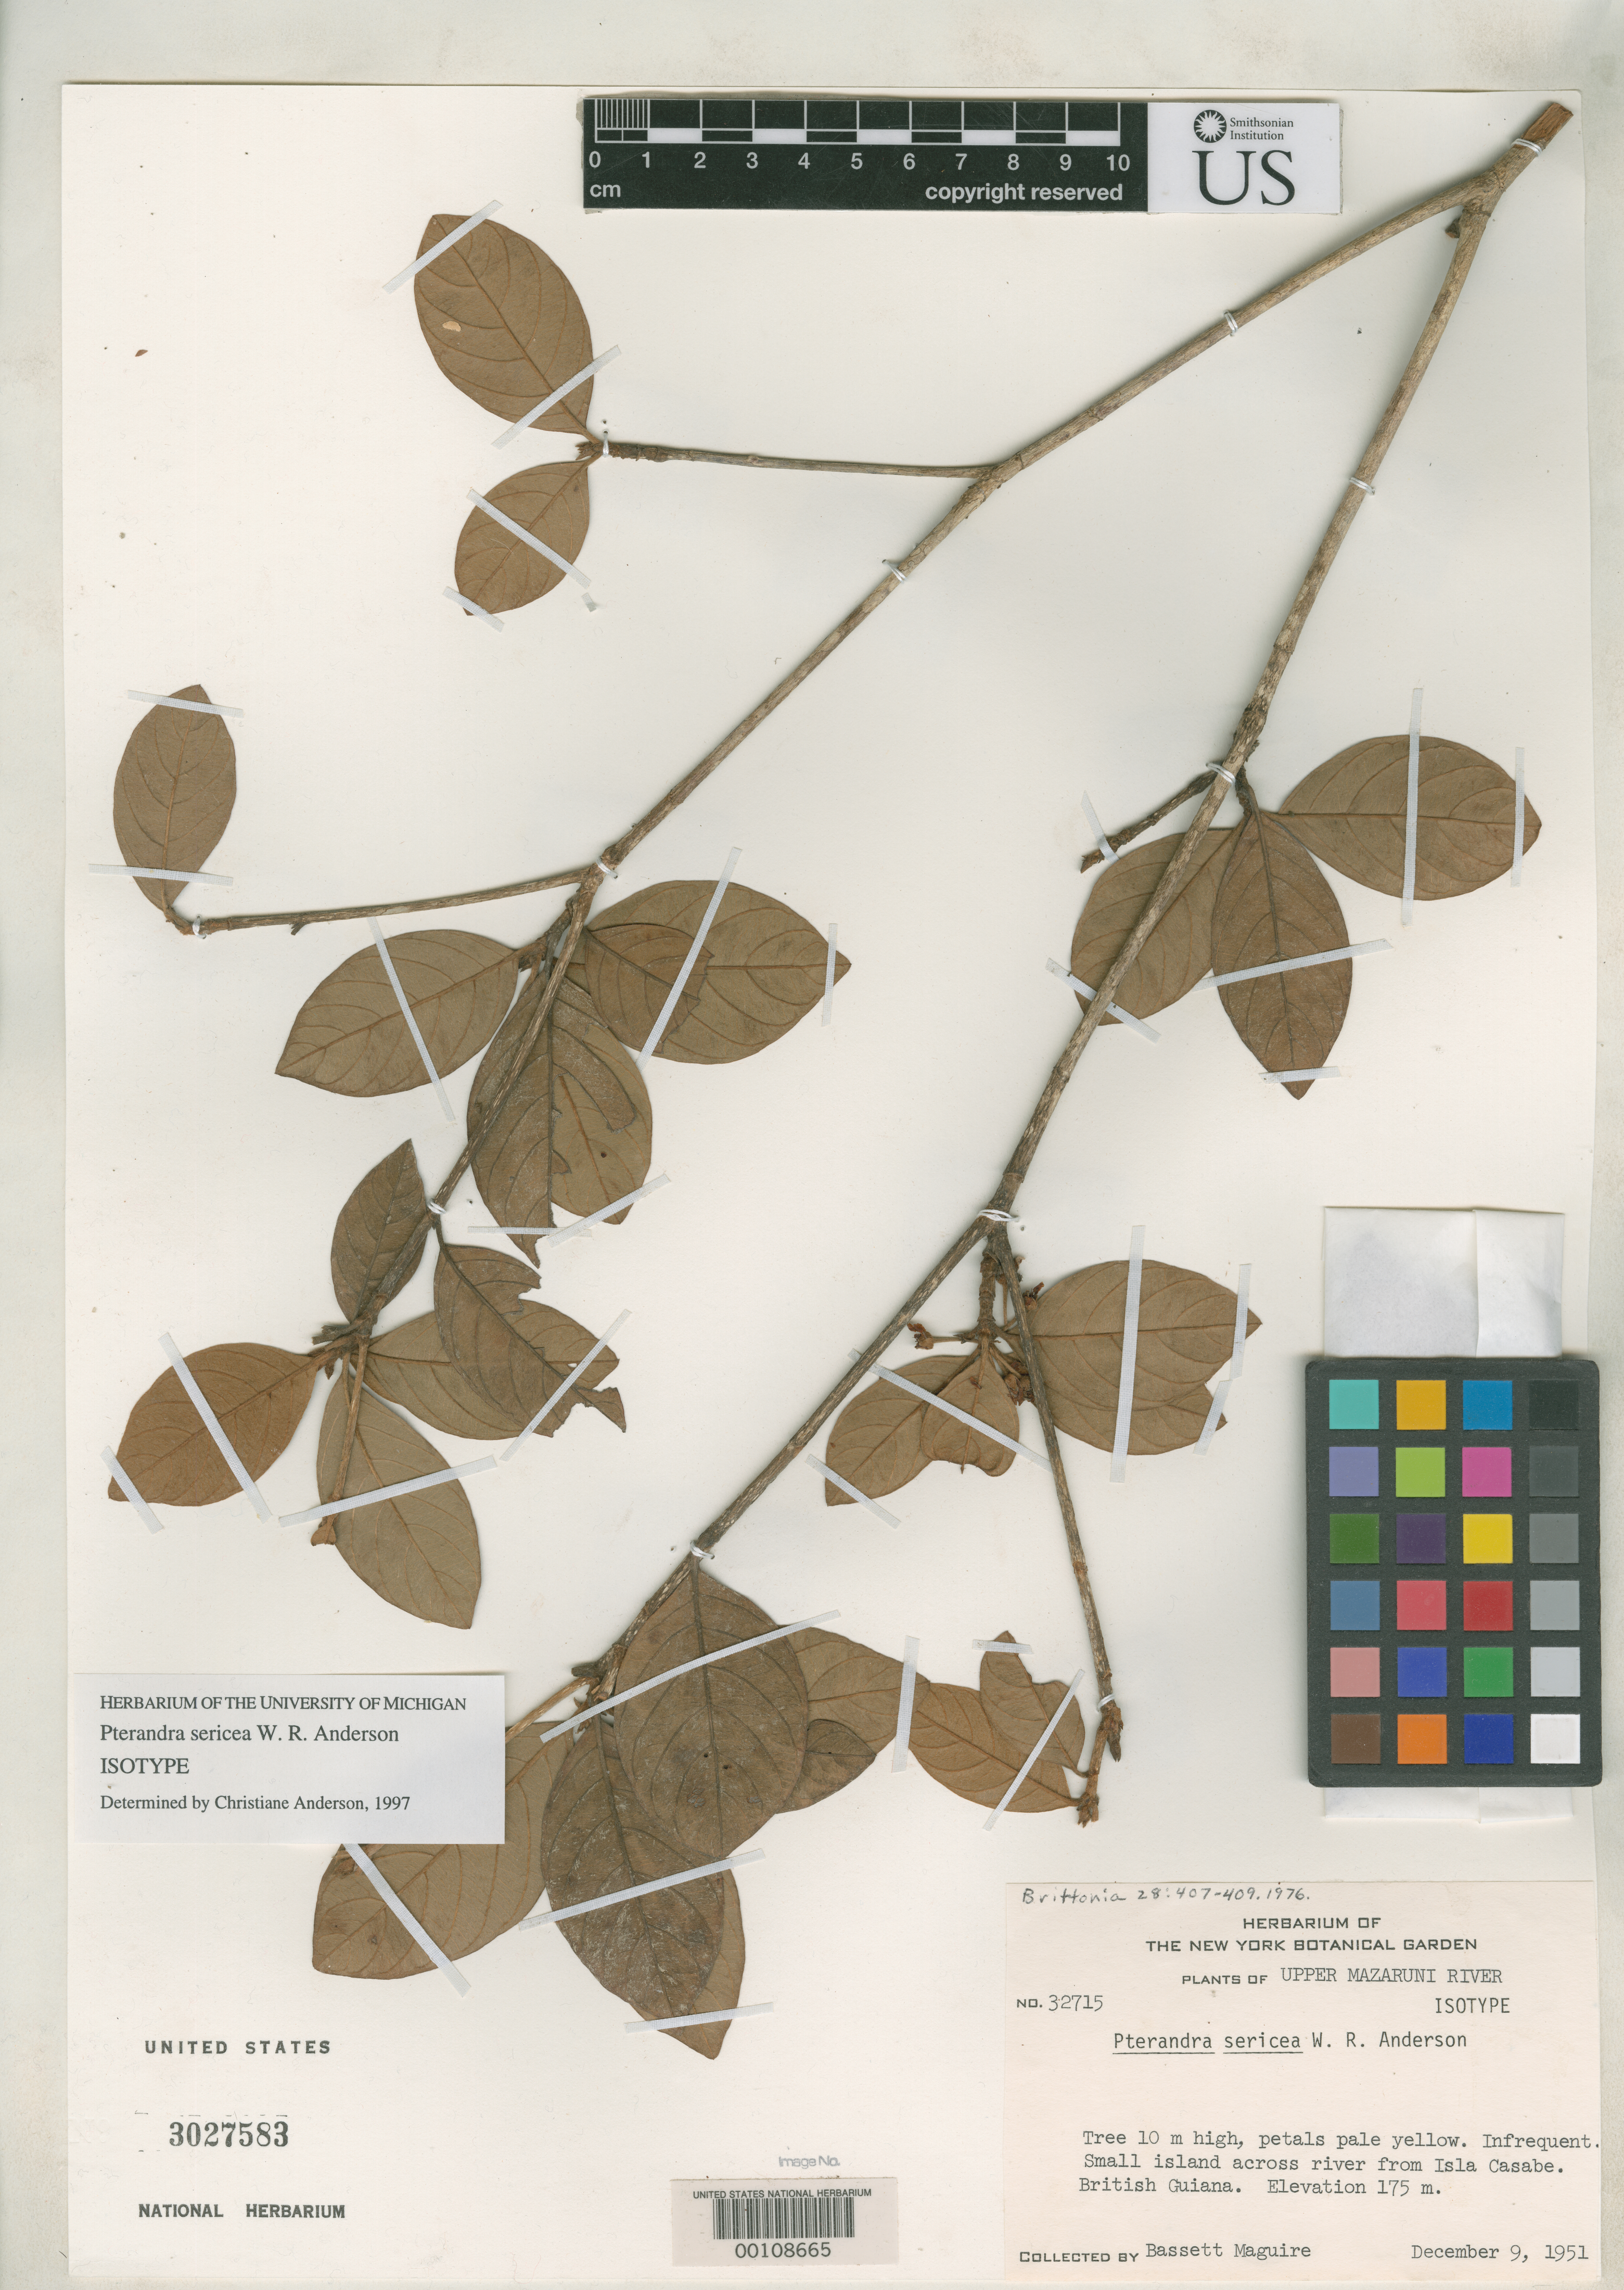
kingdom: Plantae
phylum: Tracheophyta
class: Magnoliopsida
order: Malpighiales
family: Malpighiaceae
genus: Pterandra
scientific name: Pterandra sericea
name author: W.R. Anderson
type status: Isotype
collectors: B. Maguire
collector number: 32715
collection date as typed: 09 Dec 1951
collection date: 1951-12-09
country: Guyana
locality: Upper Mazaruni River, small island across river from Isla Casabe.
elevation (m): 175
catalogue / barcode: US 3027583